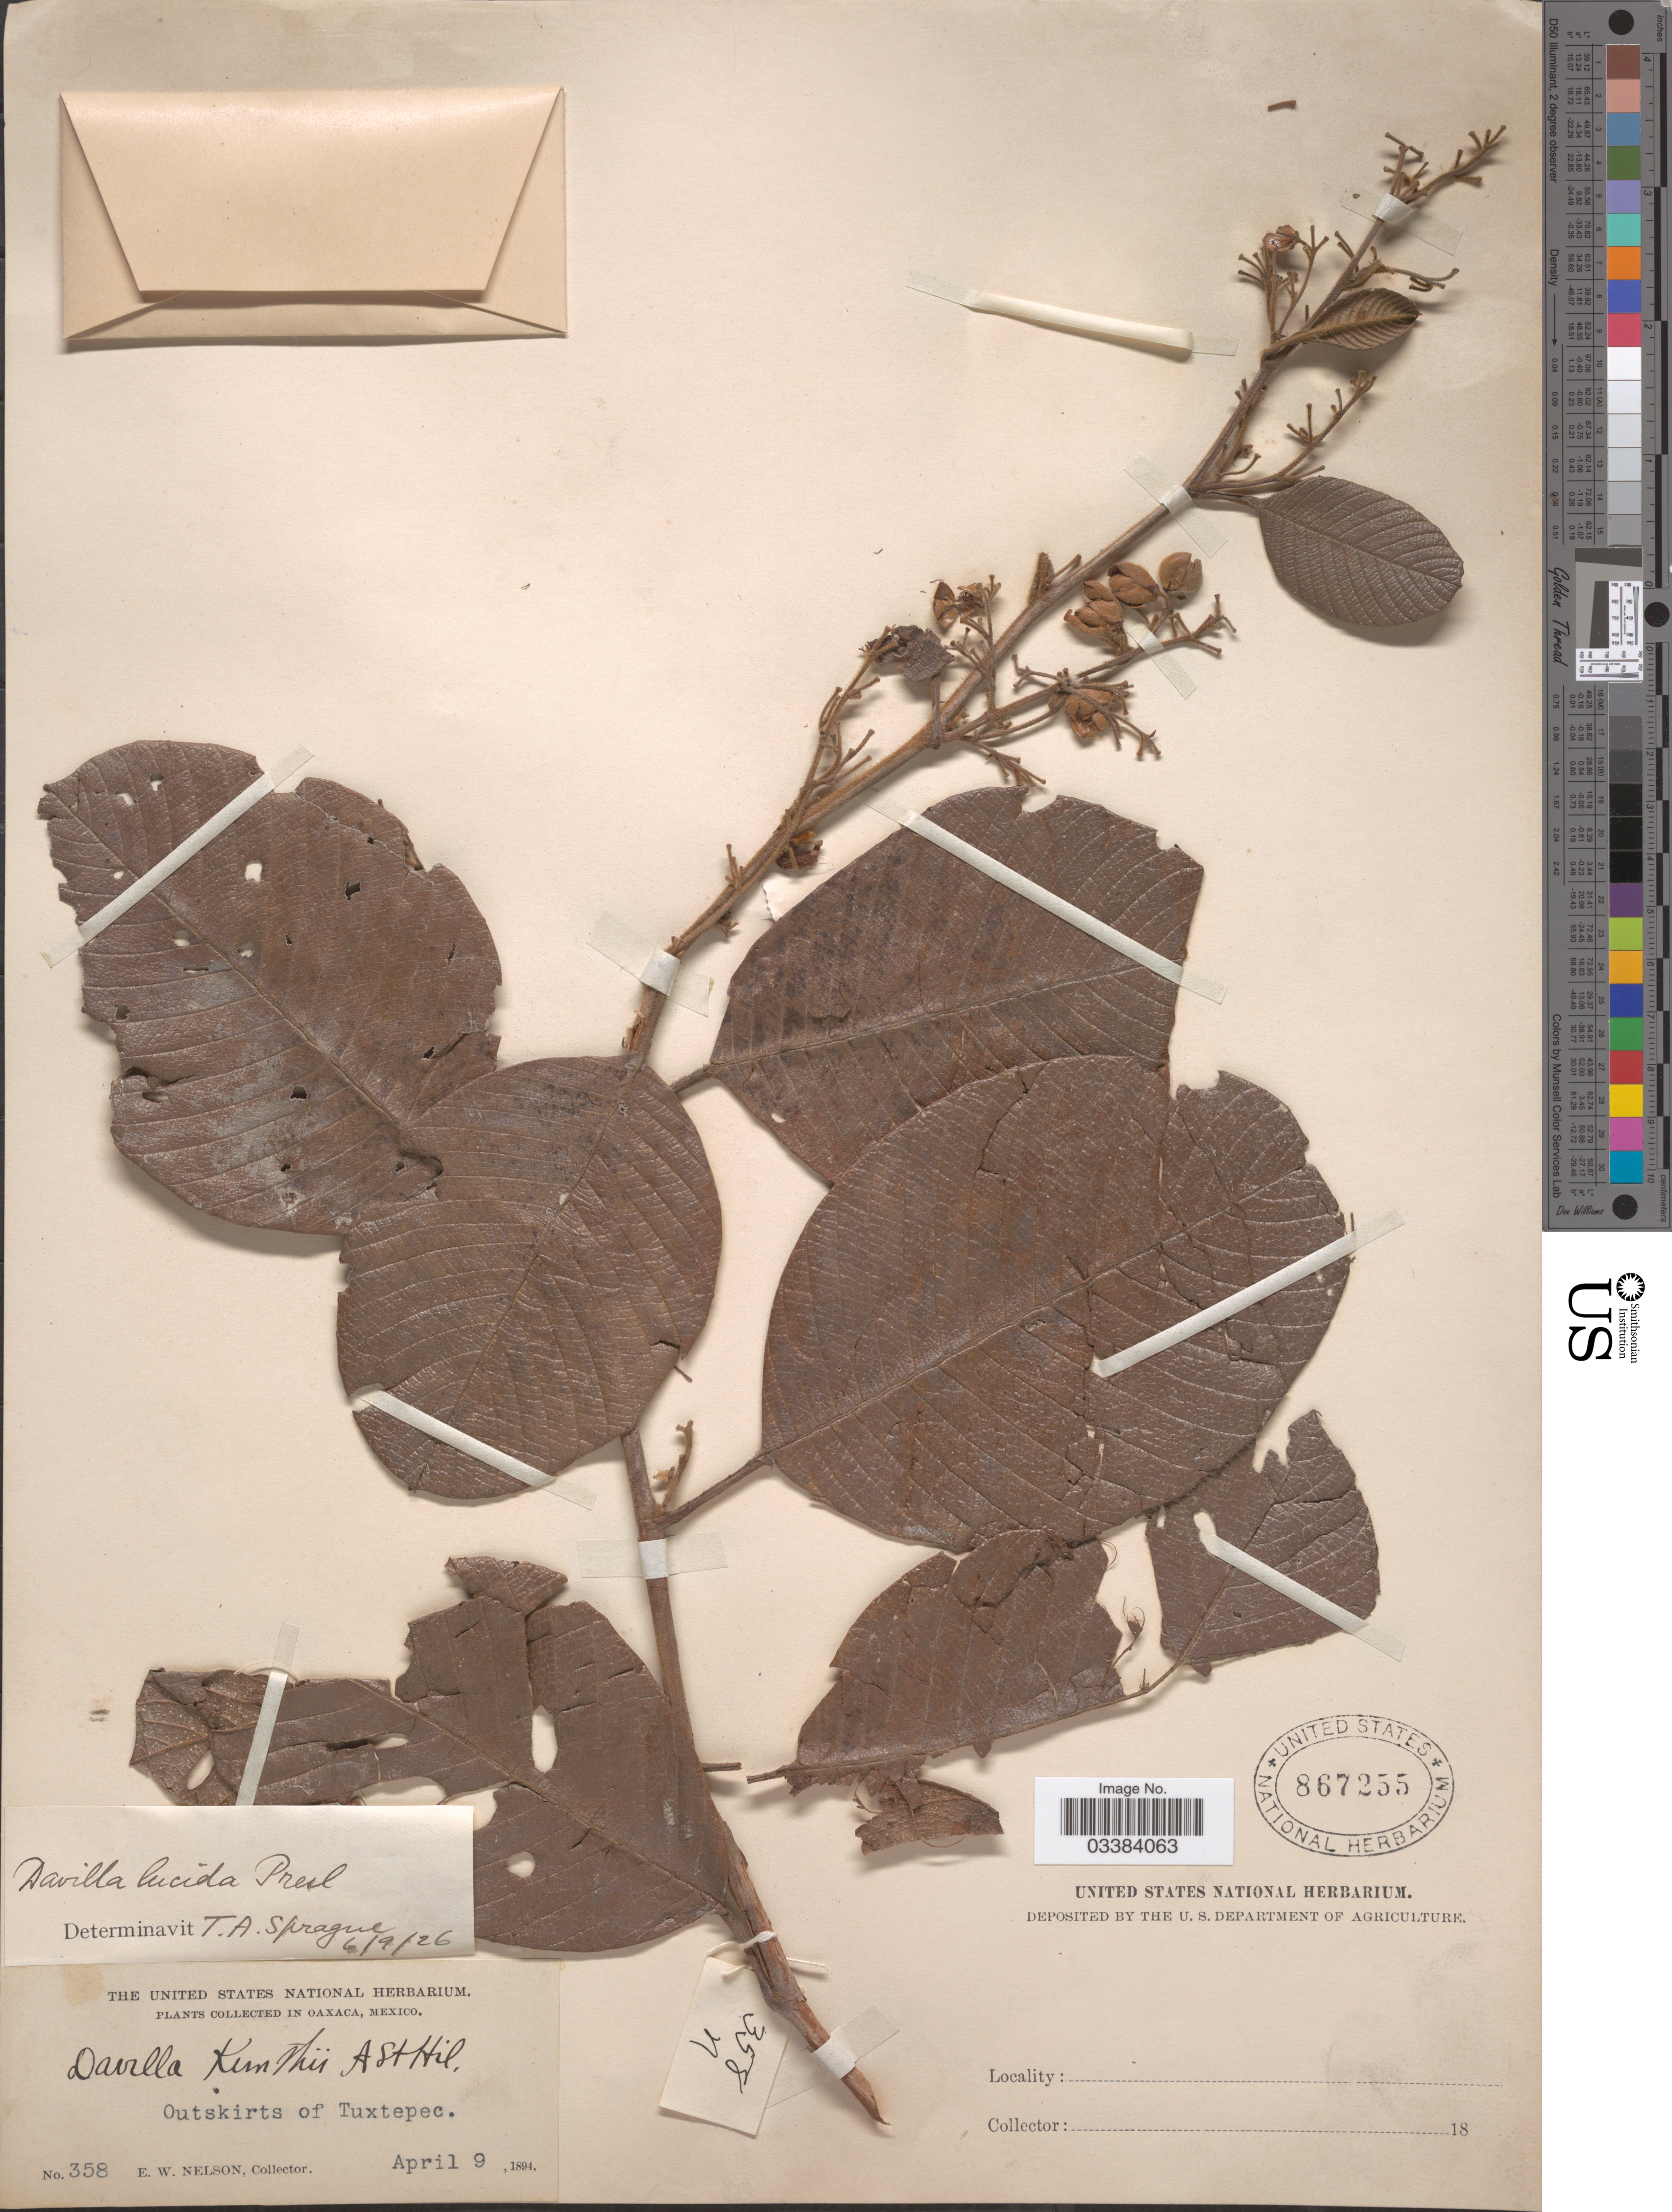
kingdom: Plantae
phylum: Tracheophyta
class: Magnoliopsida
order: Dilleniales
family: Dilleniaceae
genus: Davilla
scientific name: Davilla kunthii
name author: A. St.-Hil.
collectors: E. W. Nelson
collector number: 358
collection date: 1894-04-09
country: Mexico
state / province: Oaxaca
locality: Outskirts of Tuxtepec.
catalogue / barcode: US 867255